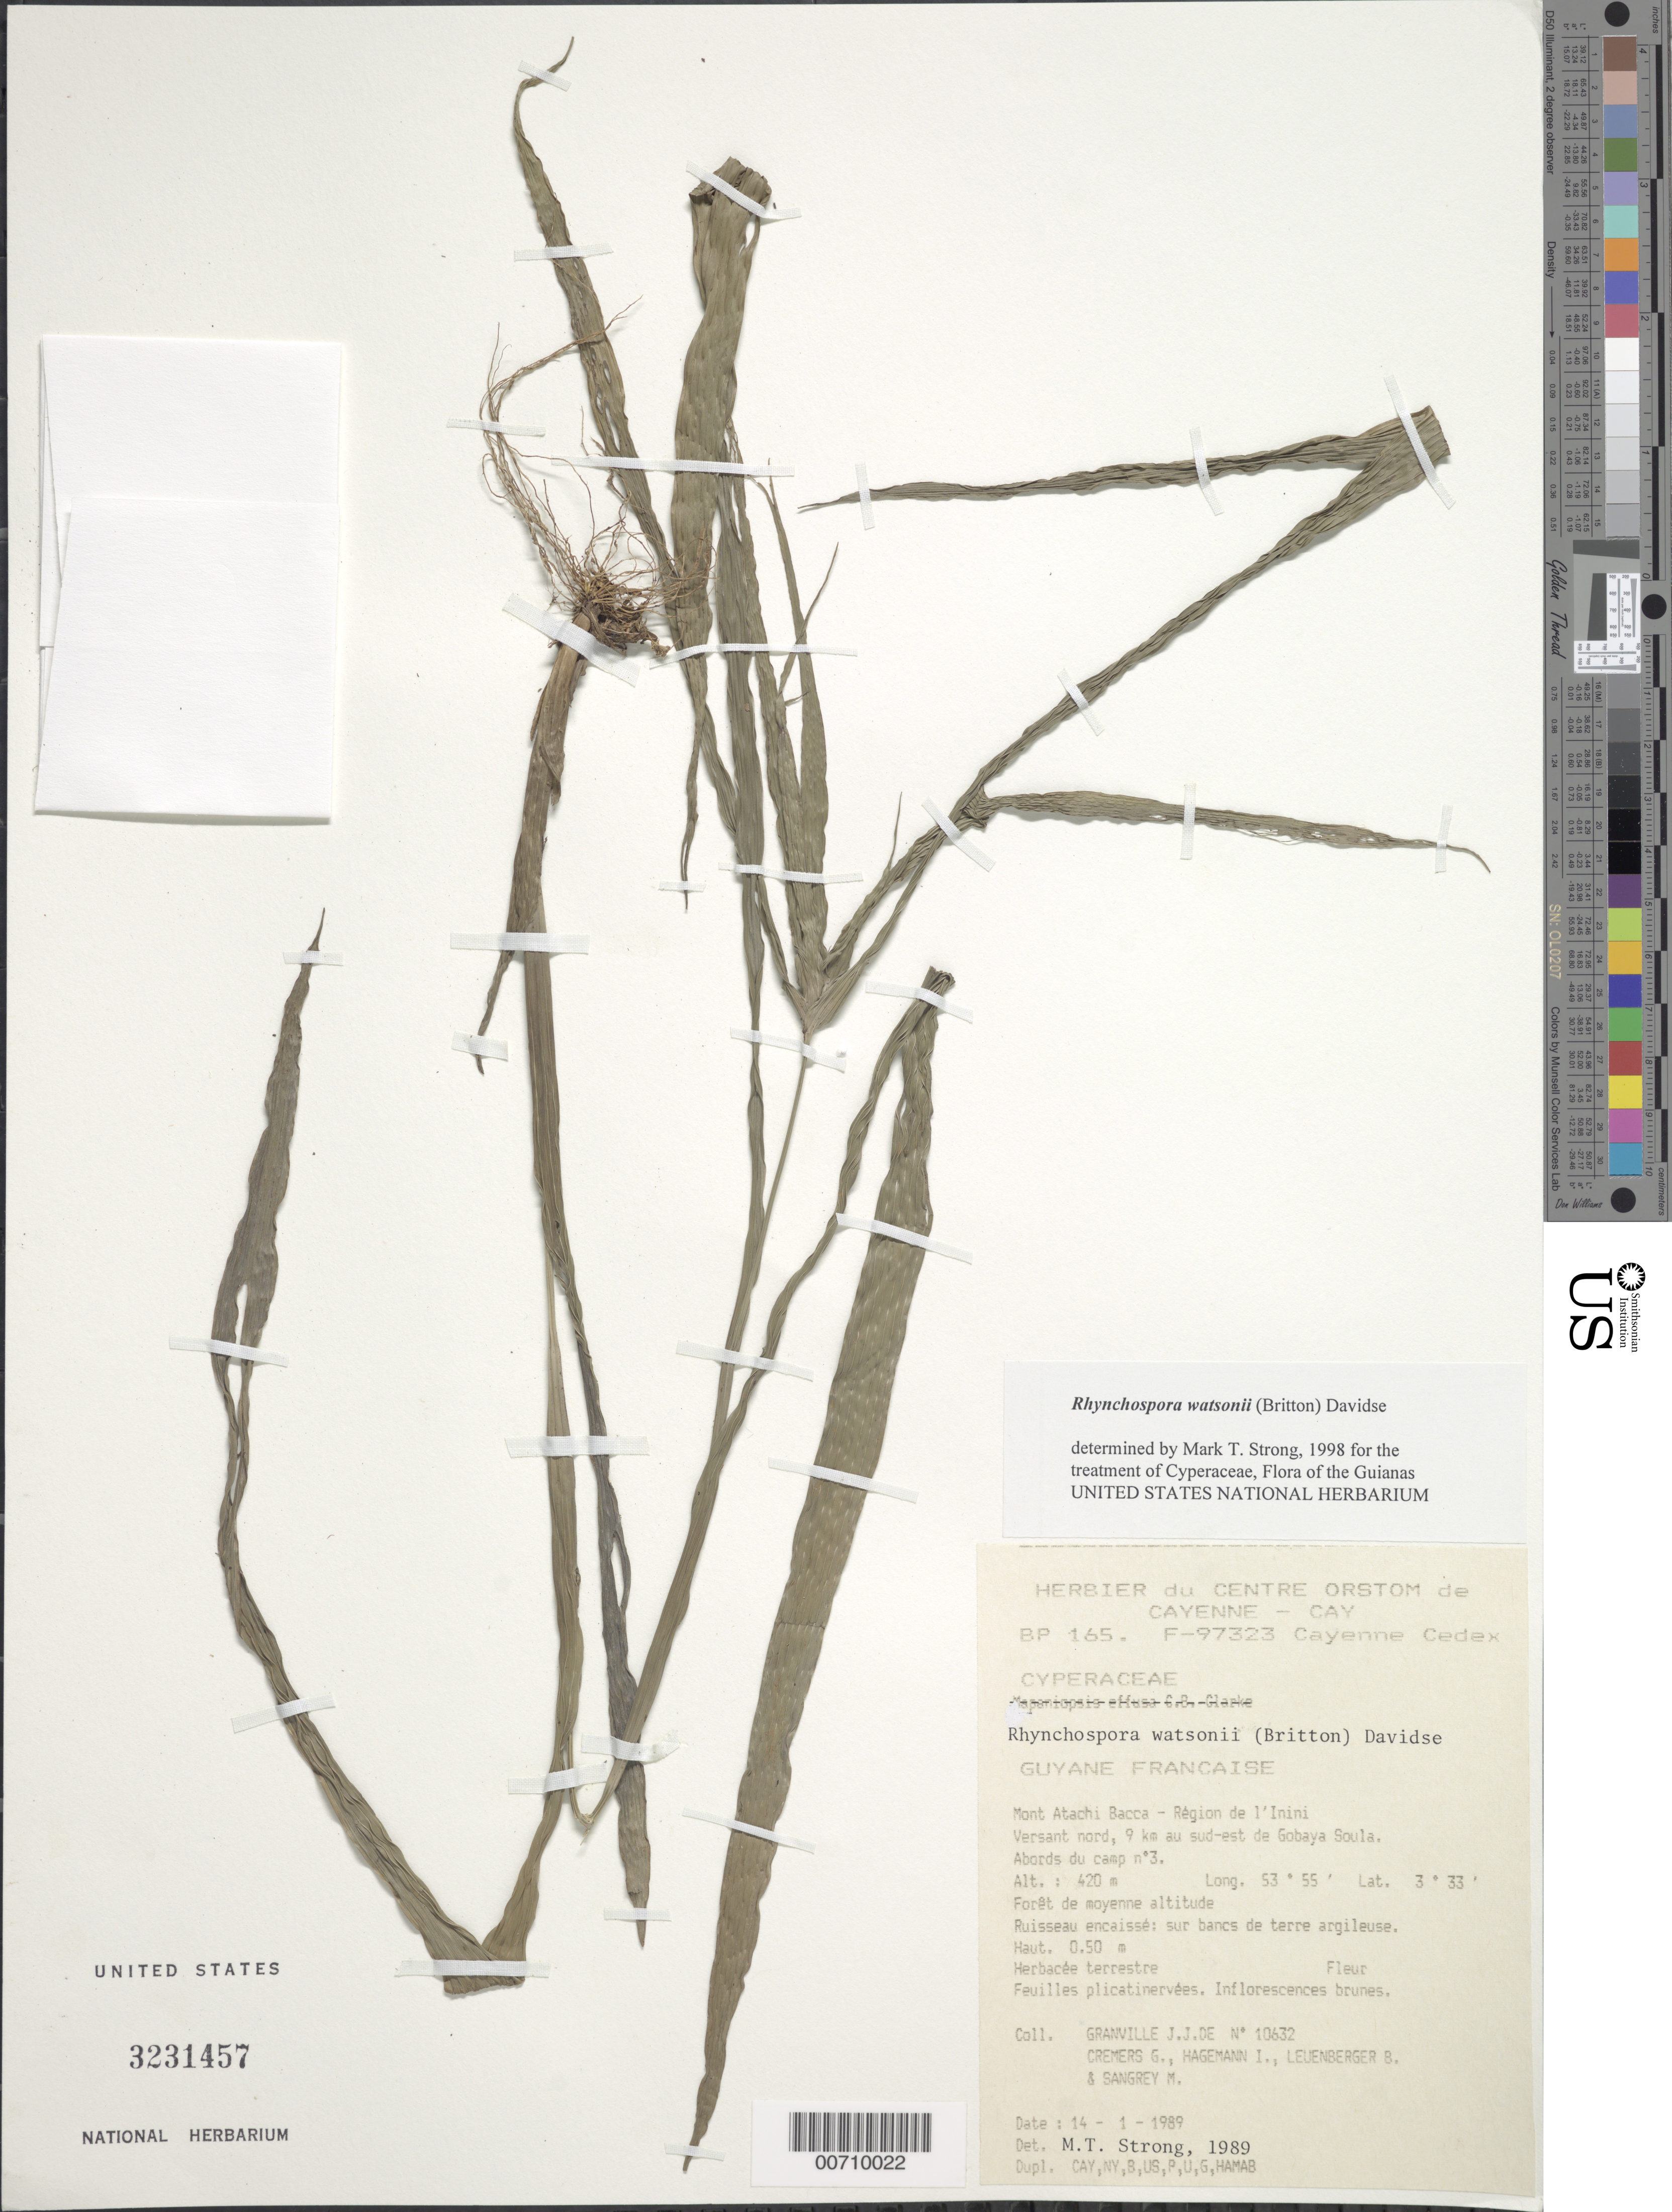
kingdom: Plantae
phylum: Tracheophyta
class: Liliopsida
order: Poales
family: Cyperaceae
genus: Rhynchospora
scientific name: Rhynchospora watsonii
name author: (Britton) Davidse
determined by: Strong, M. T., (US), Smithsonian Institution - National Museum of Natural History (UNITED STATES)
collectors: J.-J. de Granville, G. Cremers, J. Hagemann, B. E. Leuenberger & M. S. Sangrey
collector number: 10632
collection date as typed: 14-Jan-89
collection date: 1989-01-14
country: French Guiana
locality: Mont Atachi Bacca, région de l'Inini. Versant nord, 9 km au sud-est de Gobaya Soula. Abords du camp no. 3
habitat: Forêt de moyenne altitude. Ruisseau encaissé: sur bancs de terre argileuse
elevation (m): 420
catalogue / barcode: US 3231457